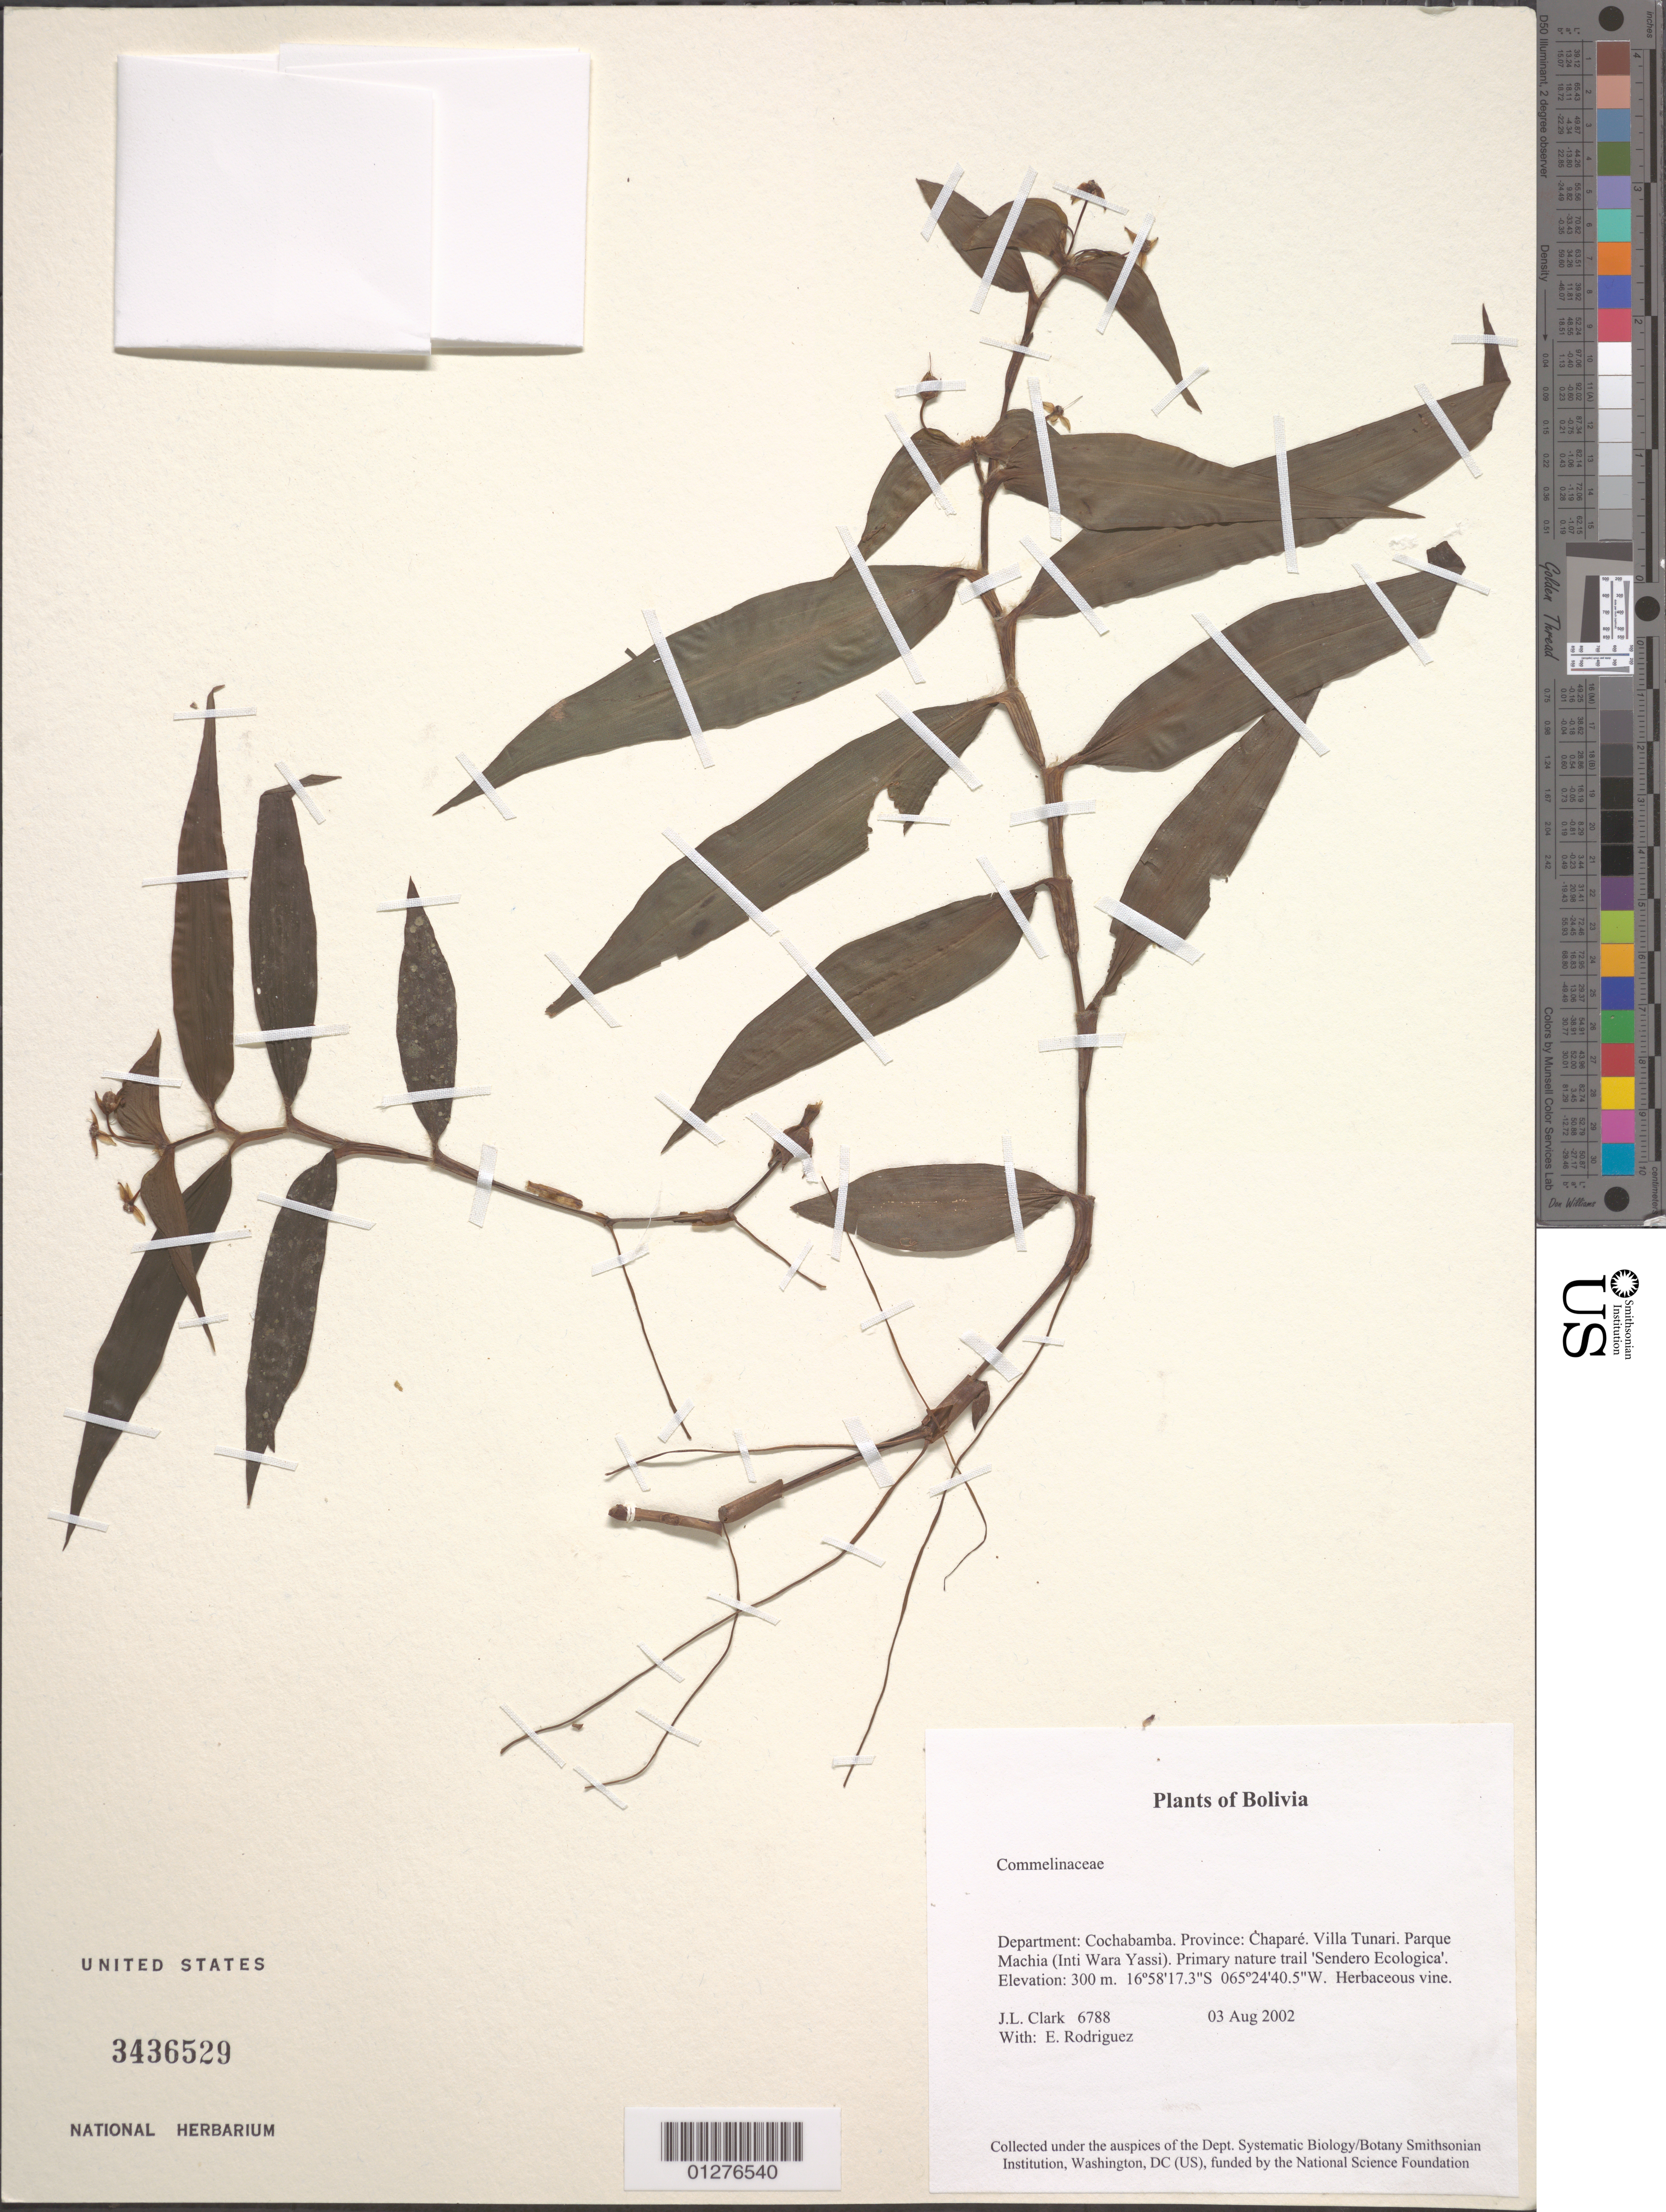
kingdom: Plantae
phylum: Tracheophyta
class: Liliopsida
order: Commelinales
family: Commelinaceae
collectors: J. L. Clark & E. Rodriguez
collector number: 6788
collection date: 2002-08-03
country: Bolivia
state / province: Cochabamba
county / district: Chapare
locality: Parque Machia (Inti Wara Yassi). Primary nature trail 'Sendero Ecologica'.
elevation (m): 300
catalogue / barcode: US 3436529